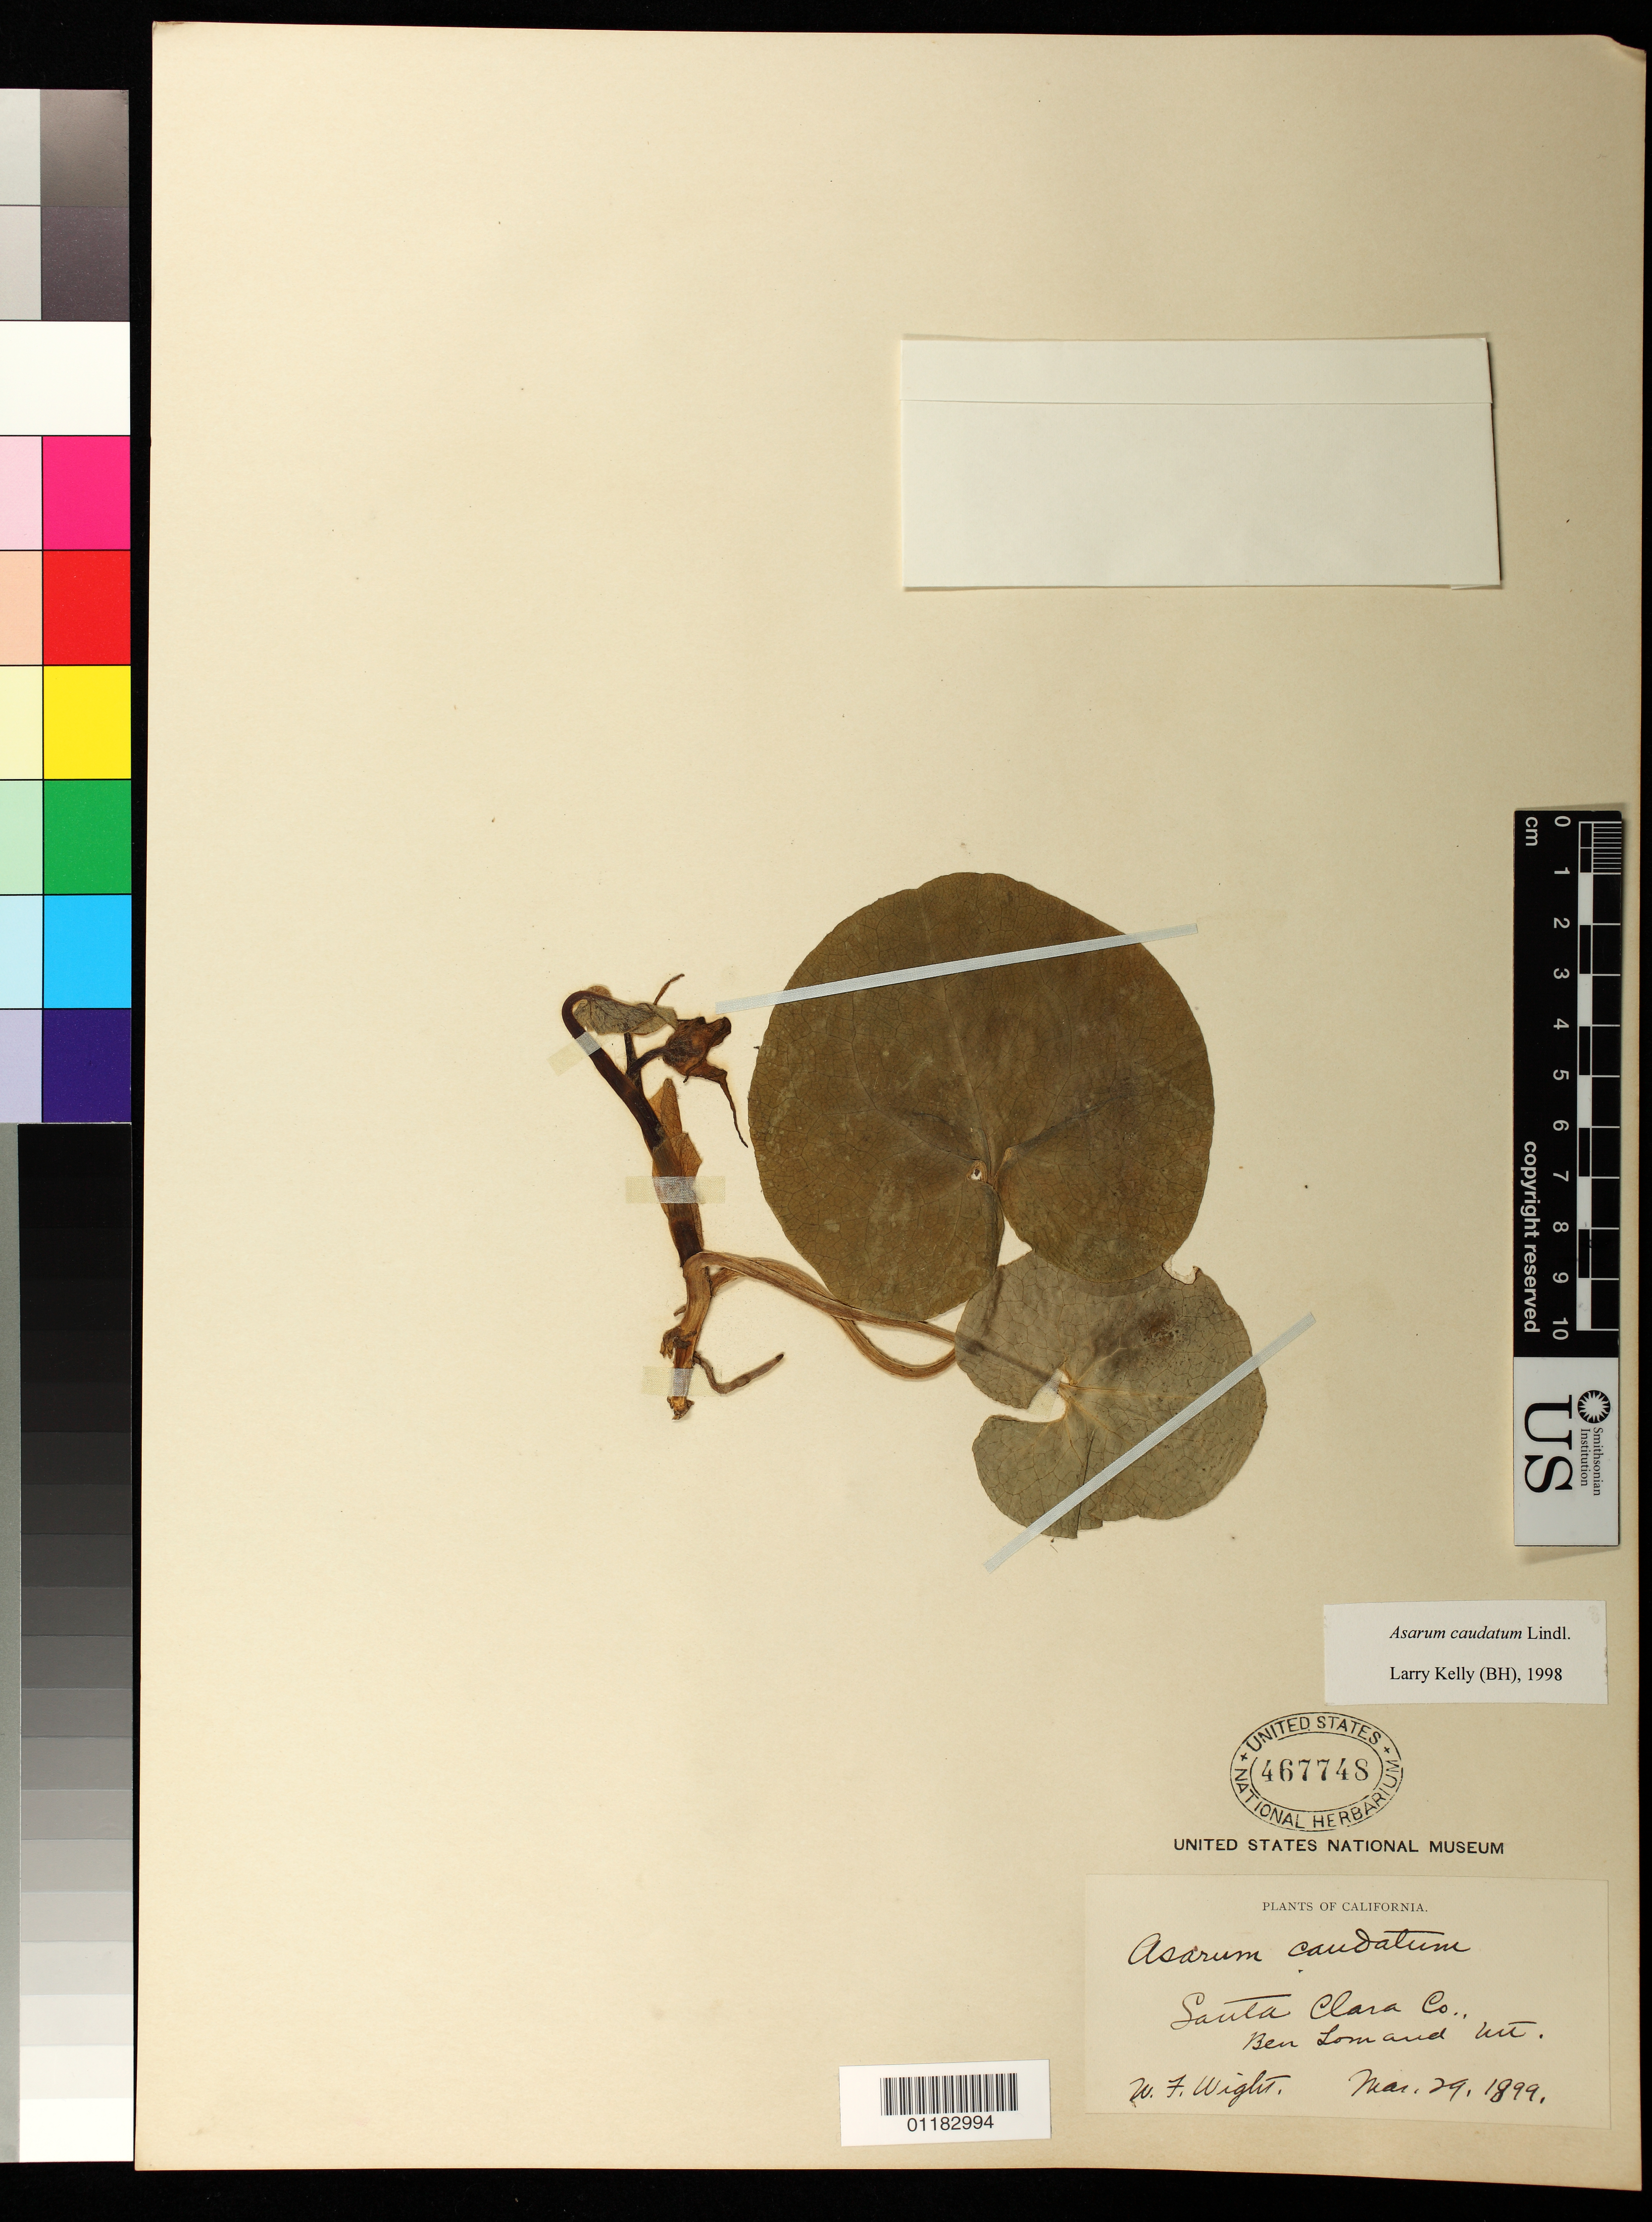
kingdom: Plantae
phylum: Tracheophyta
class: Magnoliopsida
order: Piperales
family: Aristolochiaceae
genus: Asarum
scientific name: Asarum caudatum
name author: Lindl.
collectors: W. Wight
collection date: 1899-03-29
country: United States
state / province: California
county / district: Santa Clara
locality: Ben Lomond Mt., Santa Clara County.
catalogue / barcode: US 467748